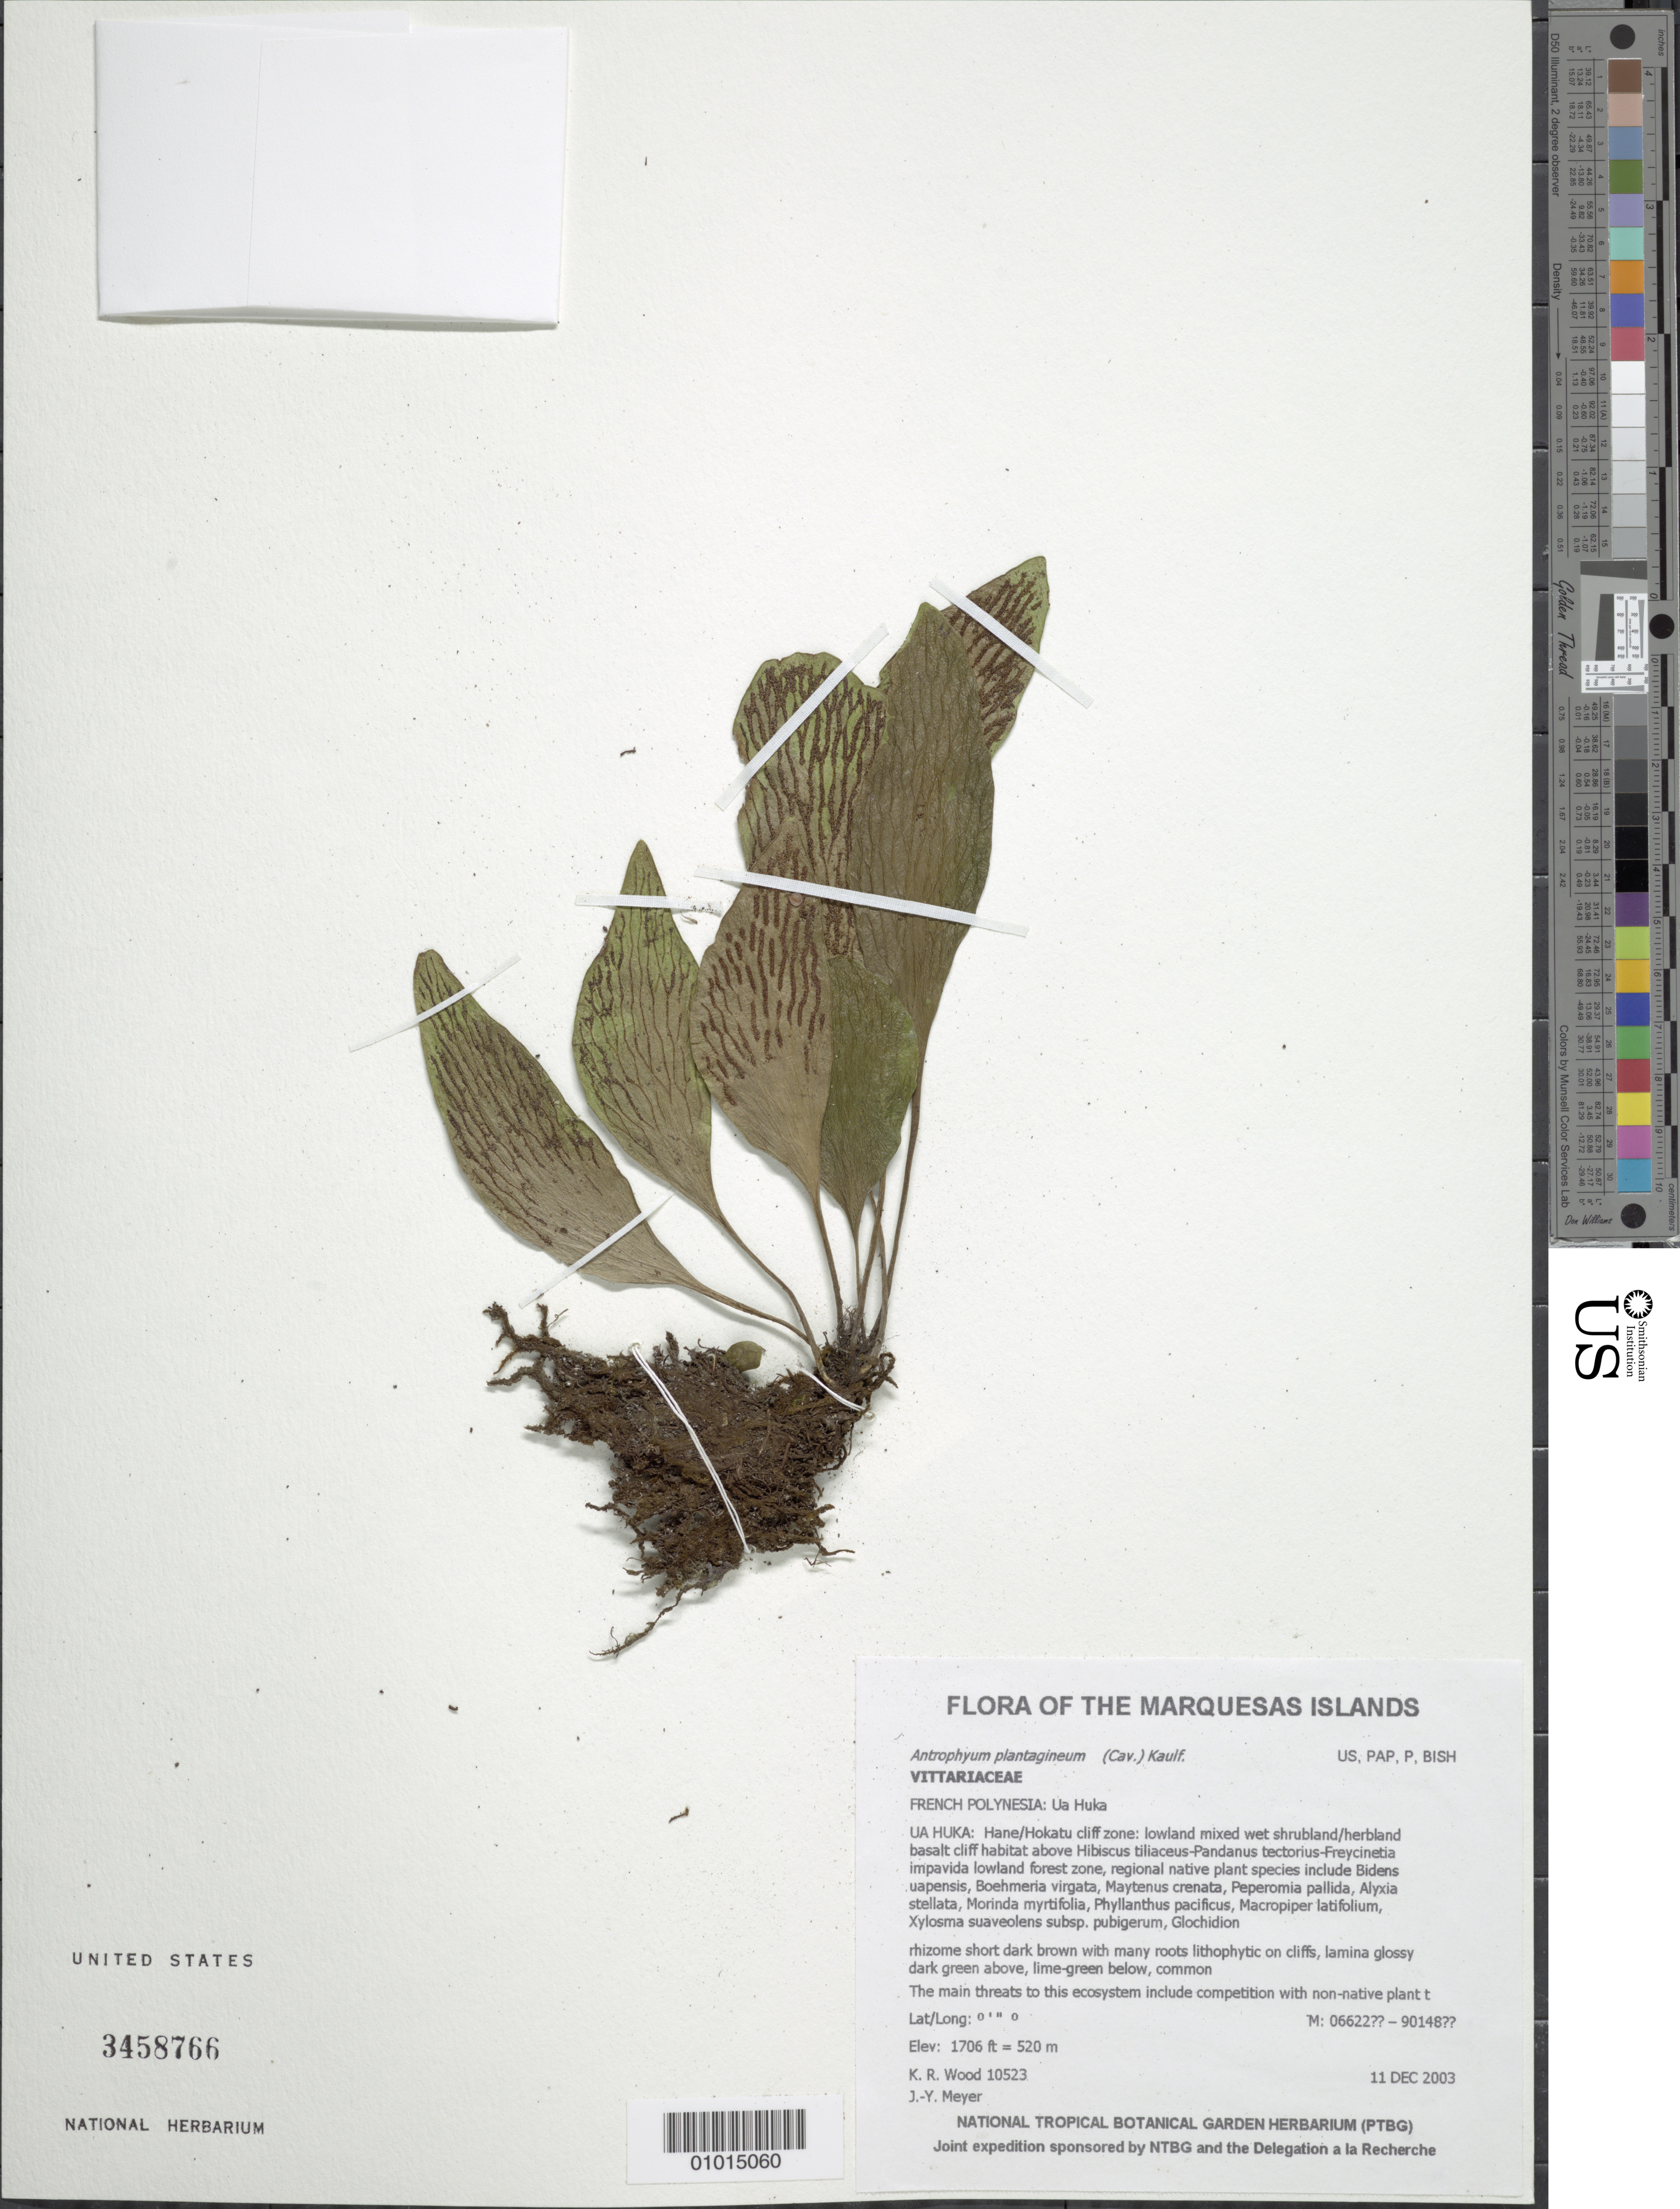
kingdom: Plantae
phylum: Tracheophyta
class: Polypodiopsida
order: Polypodiales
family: Pteridaceae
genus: Antrophyum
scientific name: Antrophyum plantagineum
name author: (Cav.) Kaulf.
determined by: Lorence, David H., (PTBG), National Tropical Botanical Garden (UNITED STATES)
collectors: K. R. Wood & J.-Y. Meyer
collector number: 10523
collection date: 2003-12-11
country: French Polynesia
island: Ua Huka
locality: Hane/Hokatu cliff zone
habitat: Lowland mixed wet shrubland/herbland basalt cliff habitat above Hibiscus tiliaceus - Pandanus tectorius - Freycinetia impavida lowland forest zone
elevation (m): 520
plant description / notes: Competition with non-native plant taxa such as Psidium guajava, Ageratum conyzoides, Zingiber zerumbet, Paspalum conjugatum, Coffea arabica, Oplismenus compositus, and Kyllinga brevifolia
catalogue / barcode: US 3458766